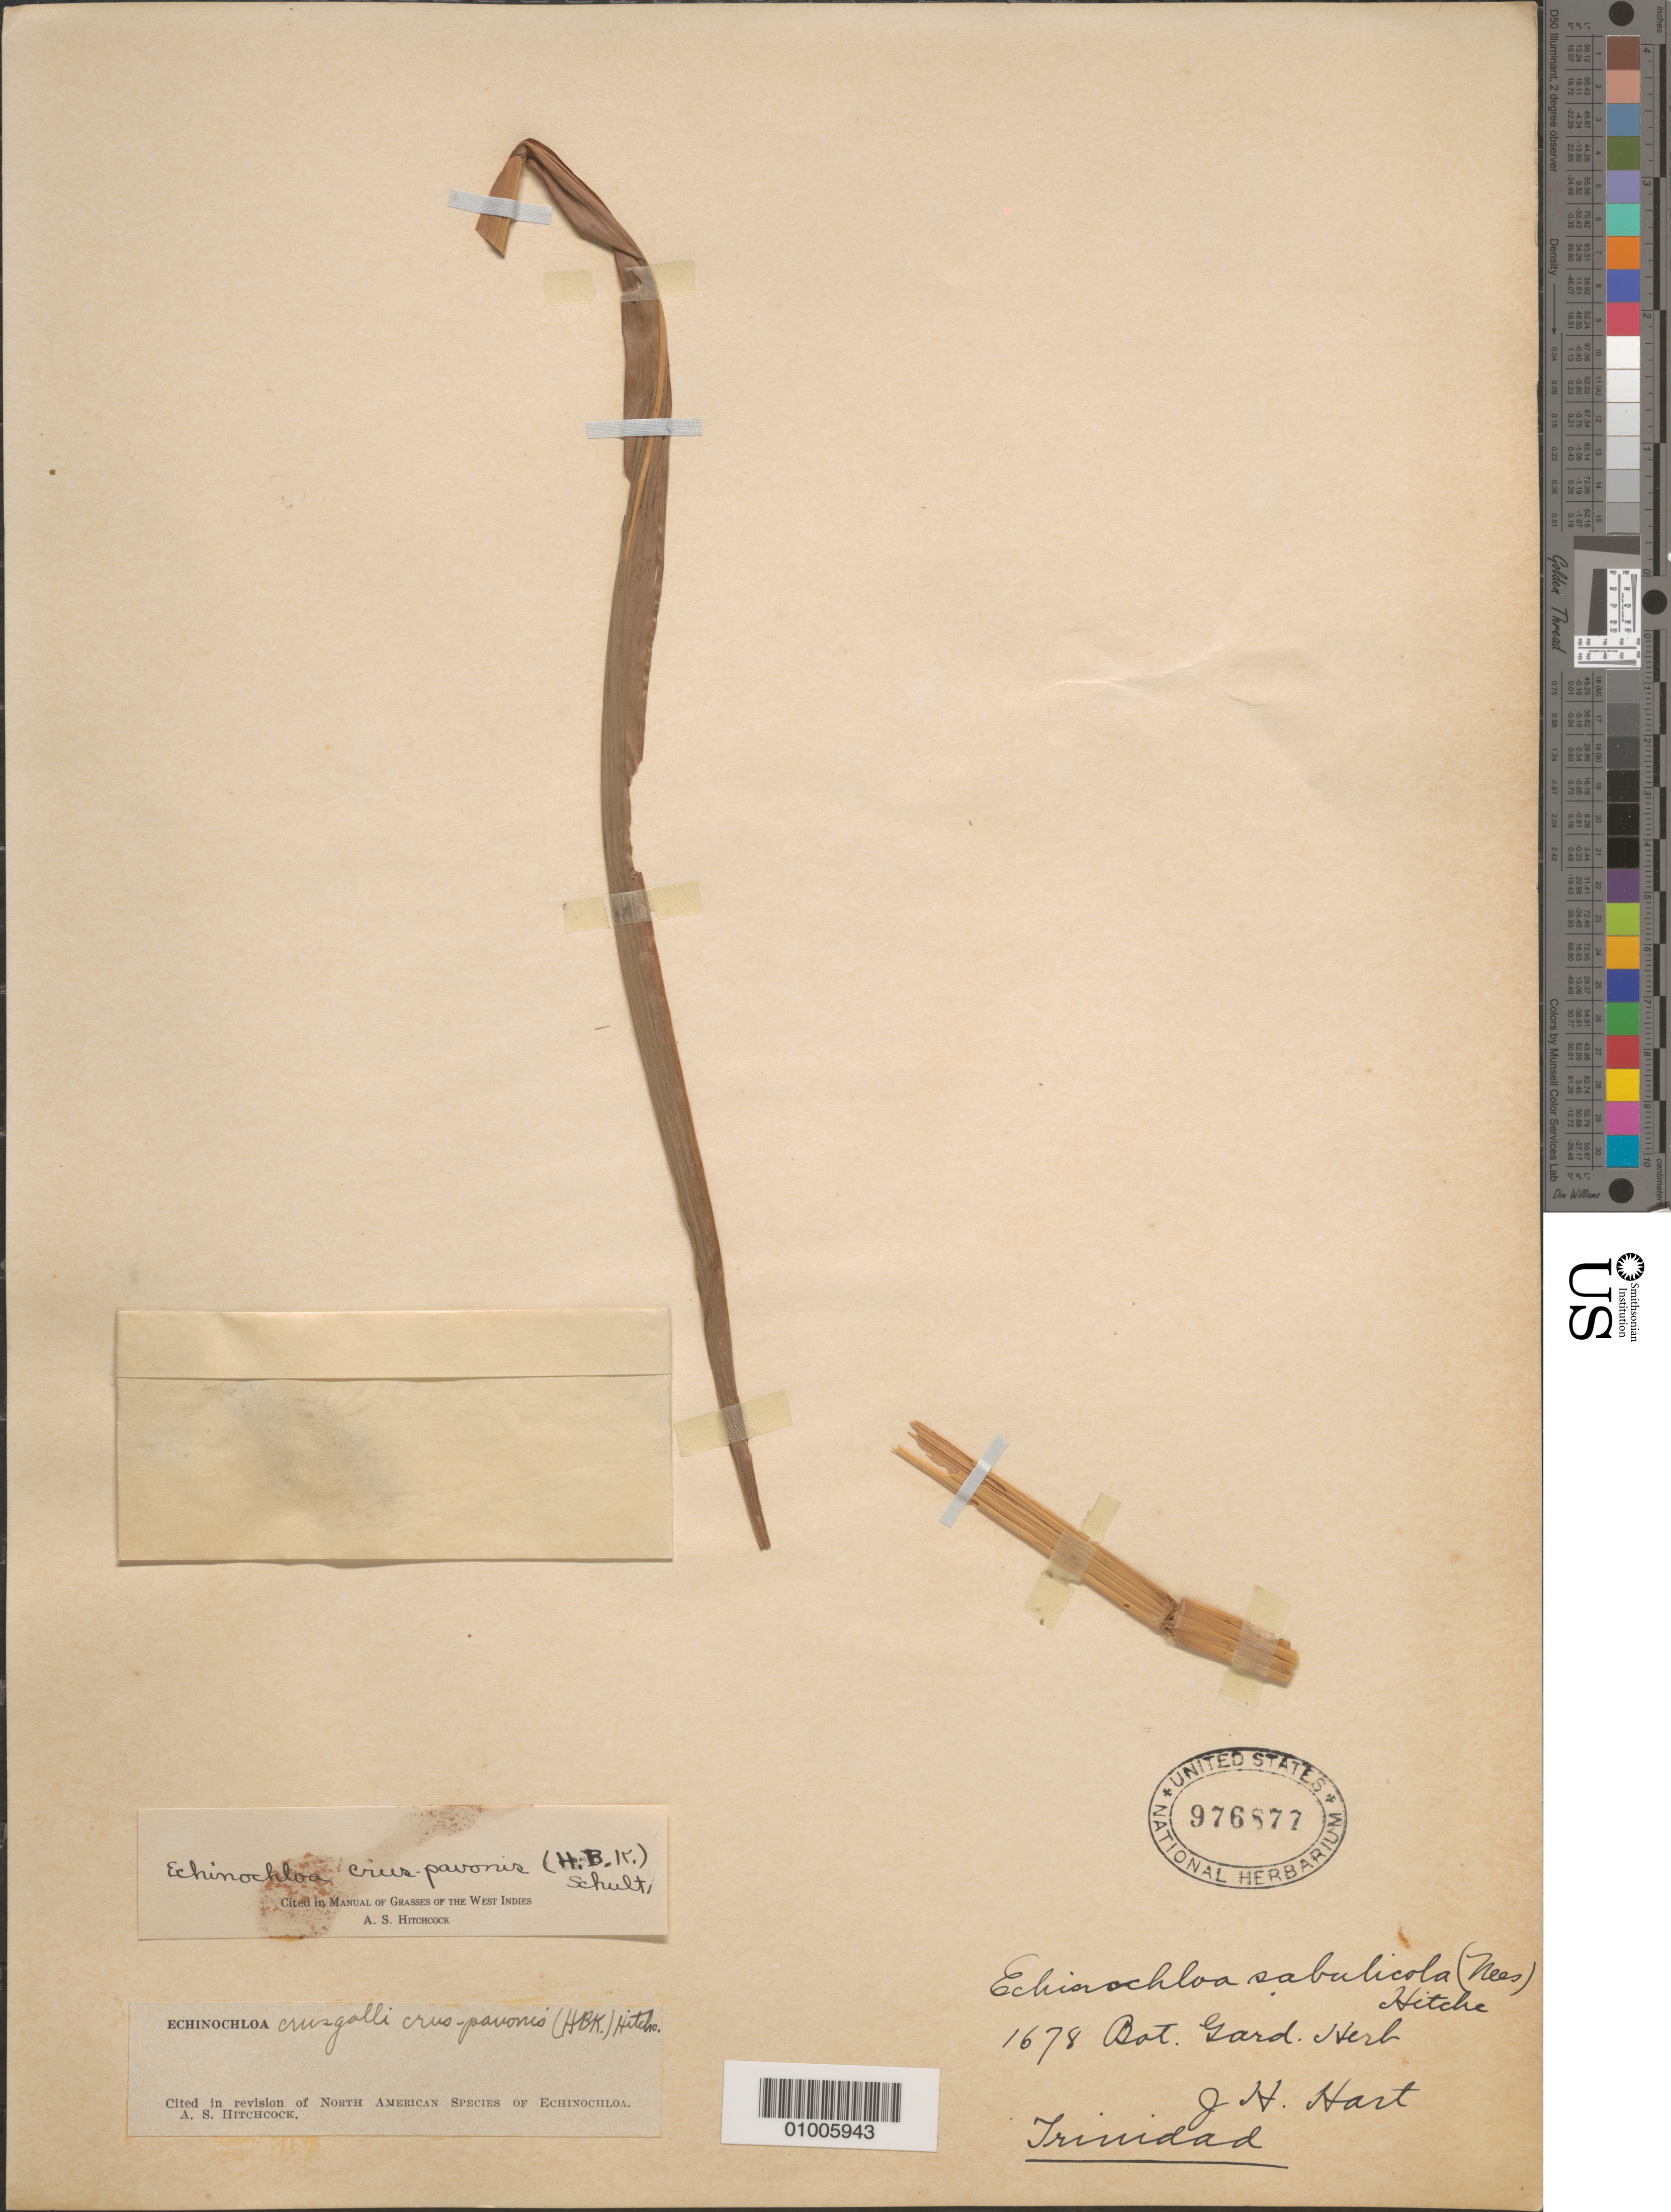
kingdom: Plantae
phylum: Tracheophyta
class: Liliopsida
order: Poales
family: Poaceae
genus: Echinochloa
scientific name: Echinochloa crus-pavonis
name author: (Kunth) Schult.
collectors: J. H. Hart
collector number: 1678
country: Trinidad and Tobago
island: Trinidad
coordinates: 0 N, 0 E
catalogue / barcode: US 976877